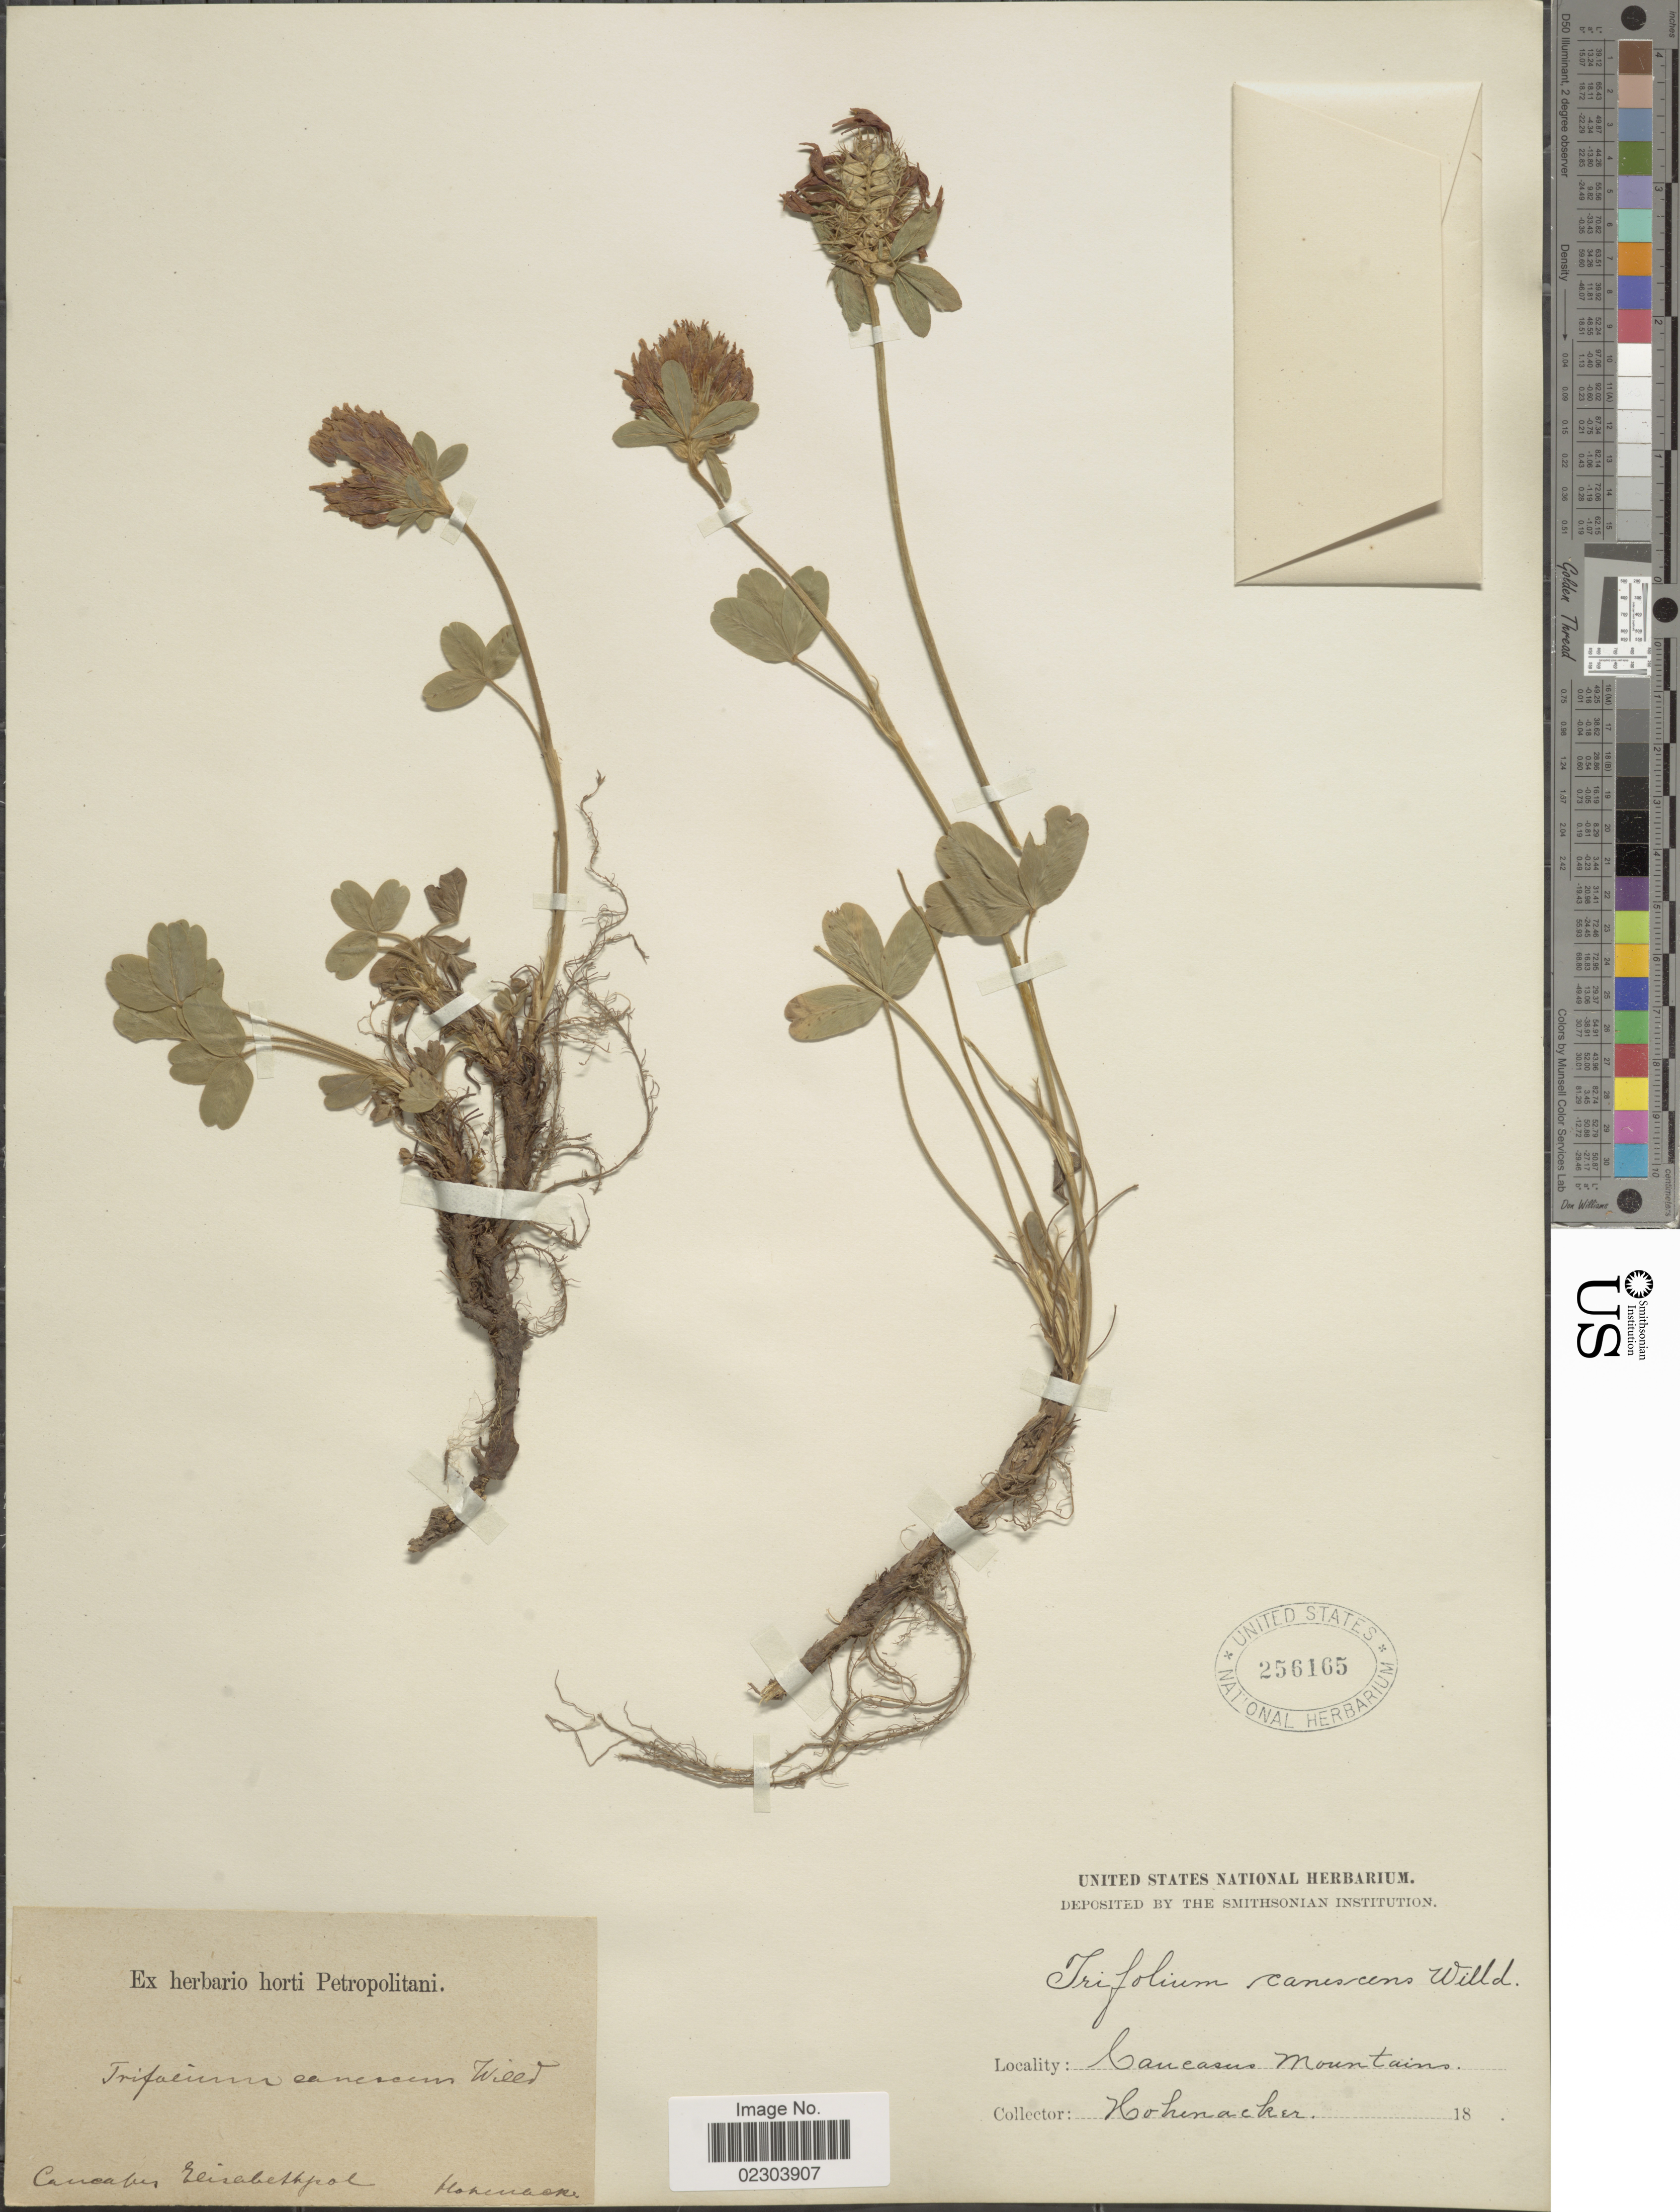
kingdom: Plantae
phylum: Tracheophyta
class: Magnoliopsida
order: Fabales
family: Fabaceae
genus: Trifolium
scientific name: Trifolium canescens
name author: Willd.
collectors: Hohenacker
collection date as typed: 18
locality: Caucasus Mountains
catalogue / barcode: US 256165